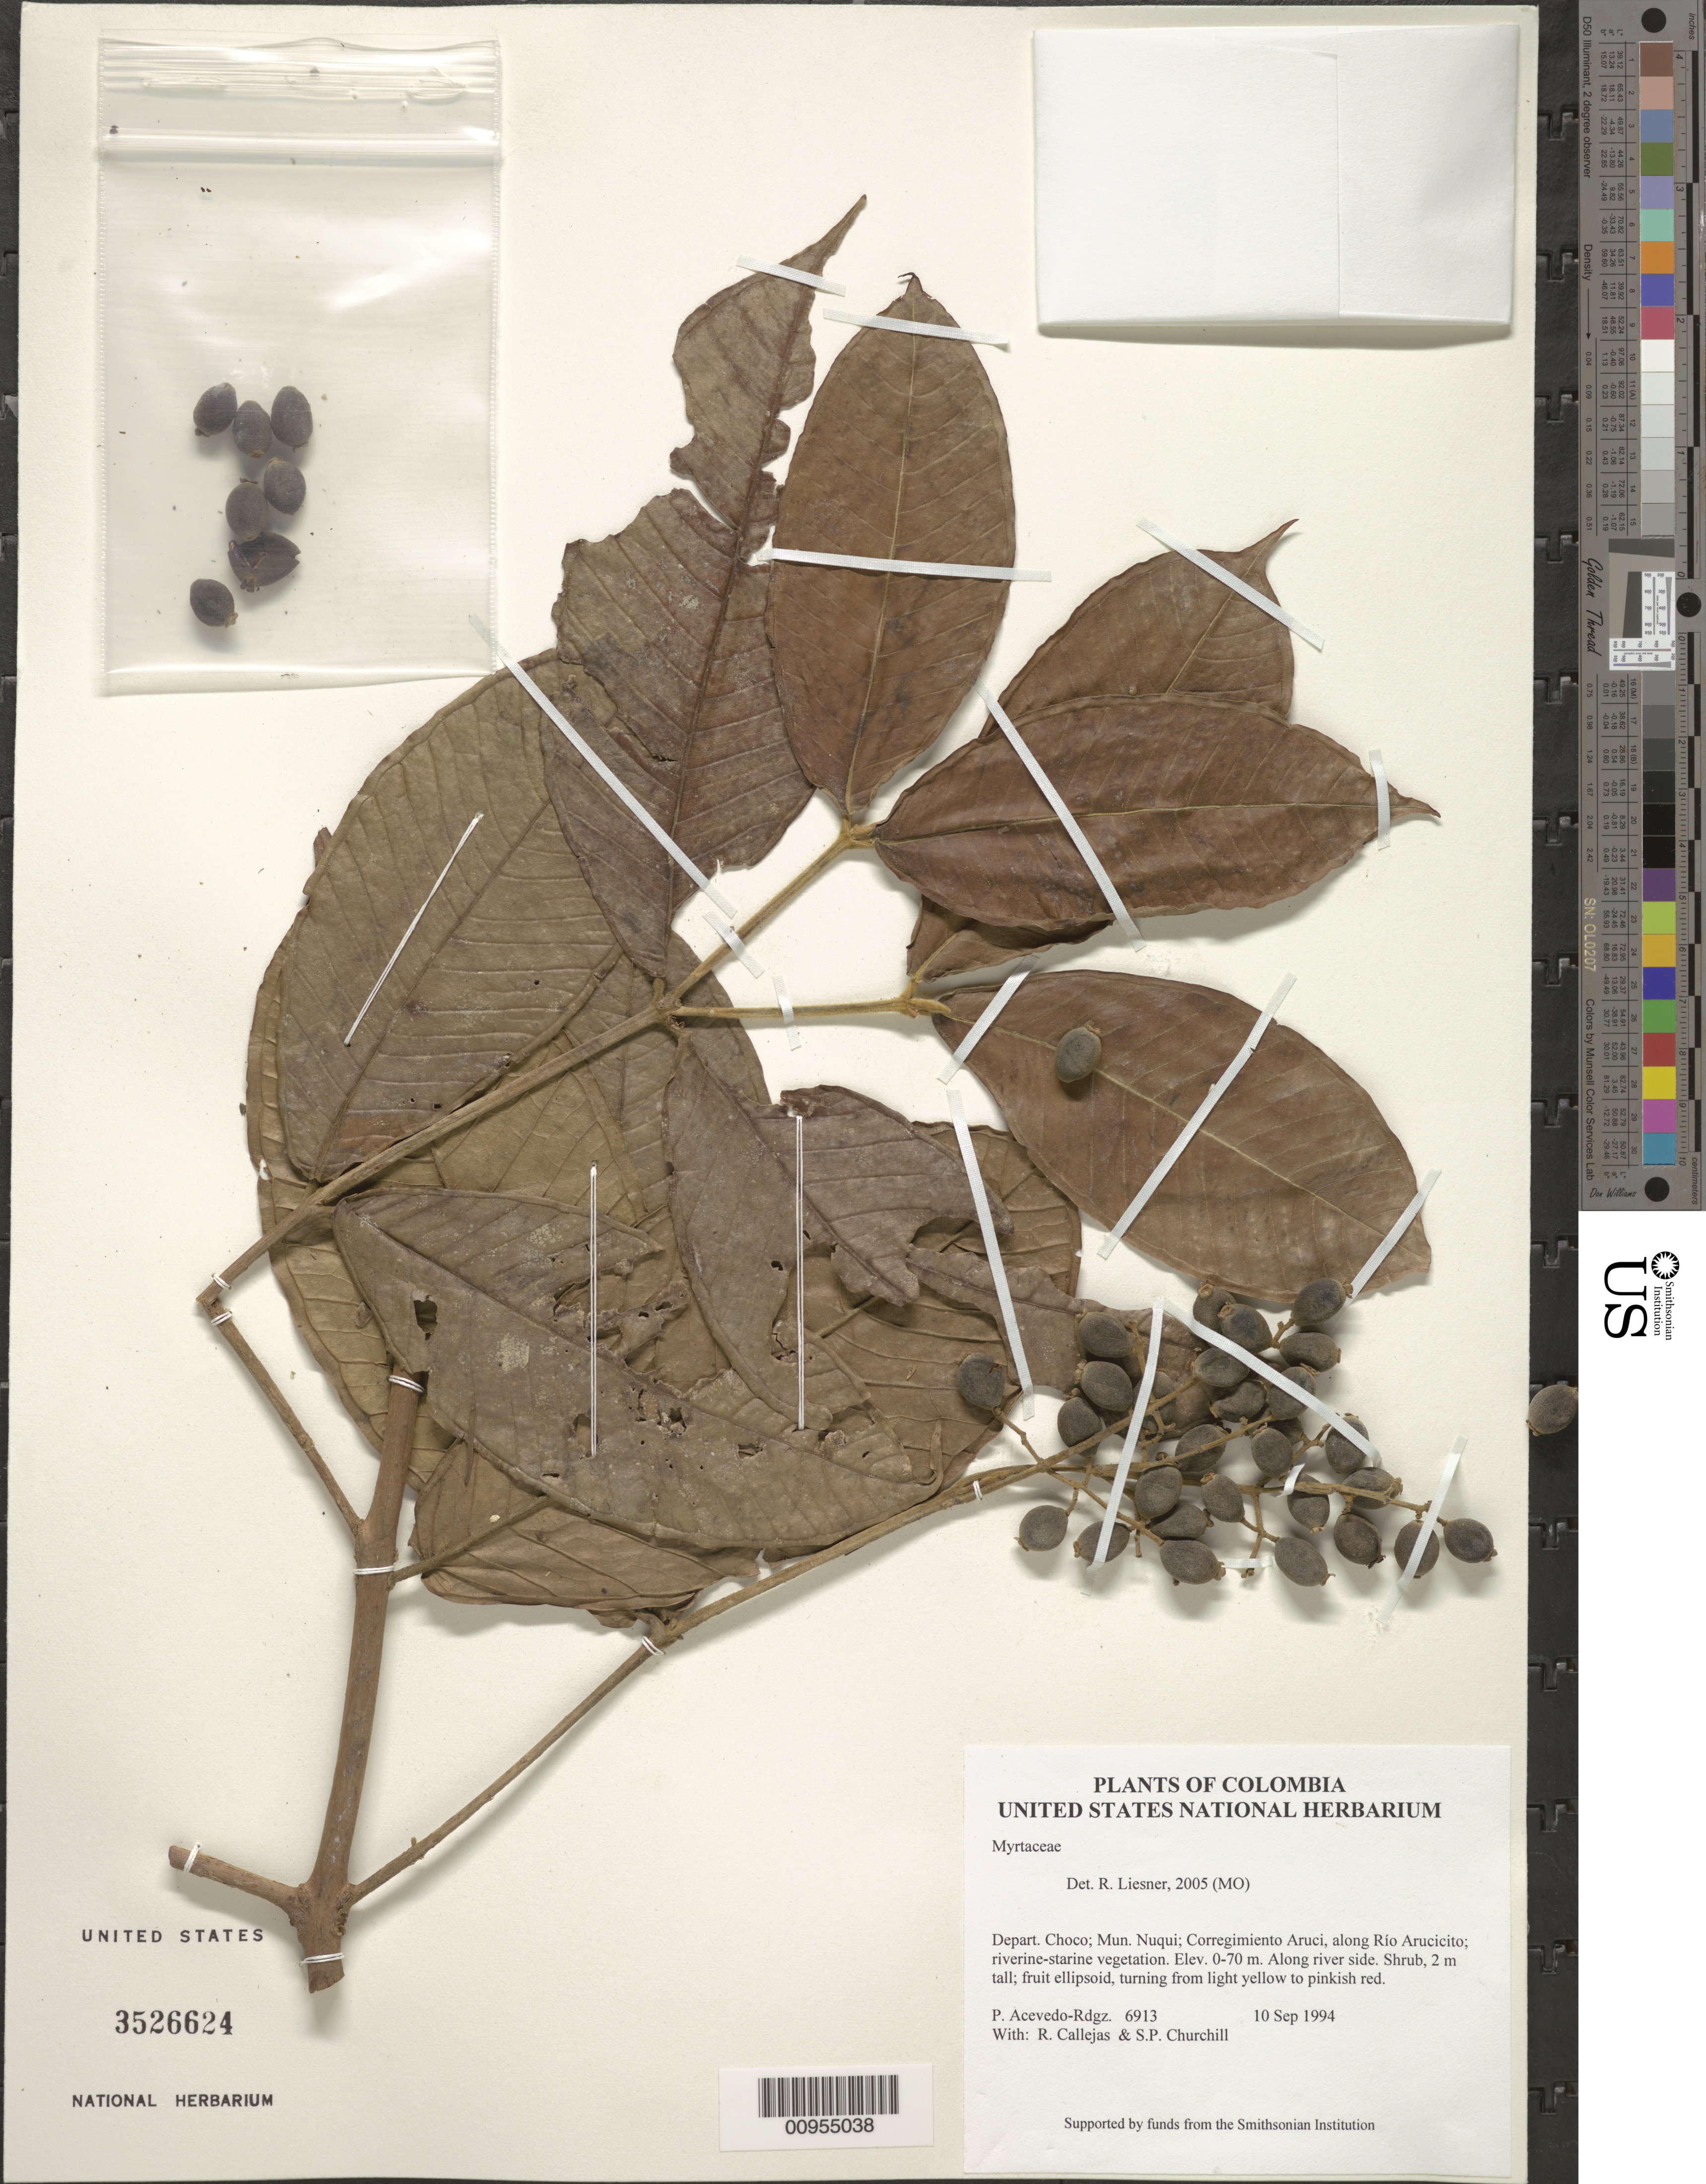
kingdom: Plantae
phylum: Tracheophyta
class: Magnoliopsida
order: Myrtales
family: Myrtaceae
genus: Myrcia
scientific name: Myrcia sp.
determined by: Parra-O, Carlos A., Instituto de Ciencias Naturales - Universidad Nacional de Colombia (COLOMBIA)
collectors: P. Acevedo-Rodr., R. Callejas & S. Churchill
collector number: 6913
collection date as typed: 10 Sep 1994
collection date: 1994-09-10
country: Colombia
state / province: Chocó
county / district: Nuqui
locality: Depart. Choco; Mun. Nuqui; Corregimiento Aruci, along Río Arucicito; riverine-starine vegetation.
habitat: Along river side.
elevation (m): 0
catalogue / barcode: US 3526624